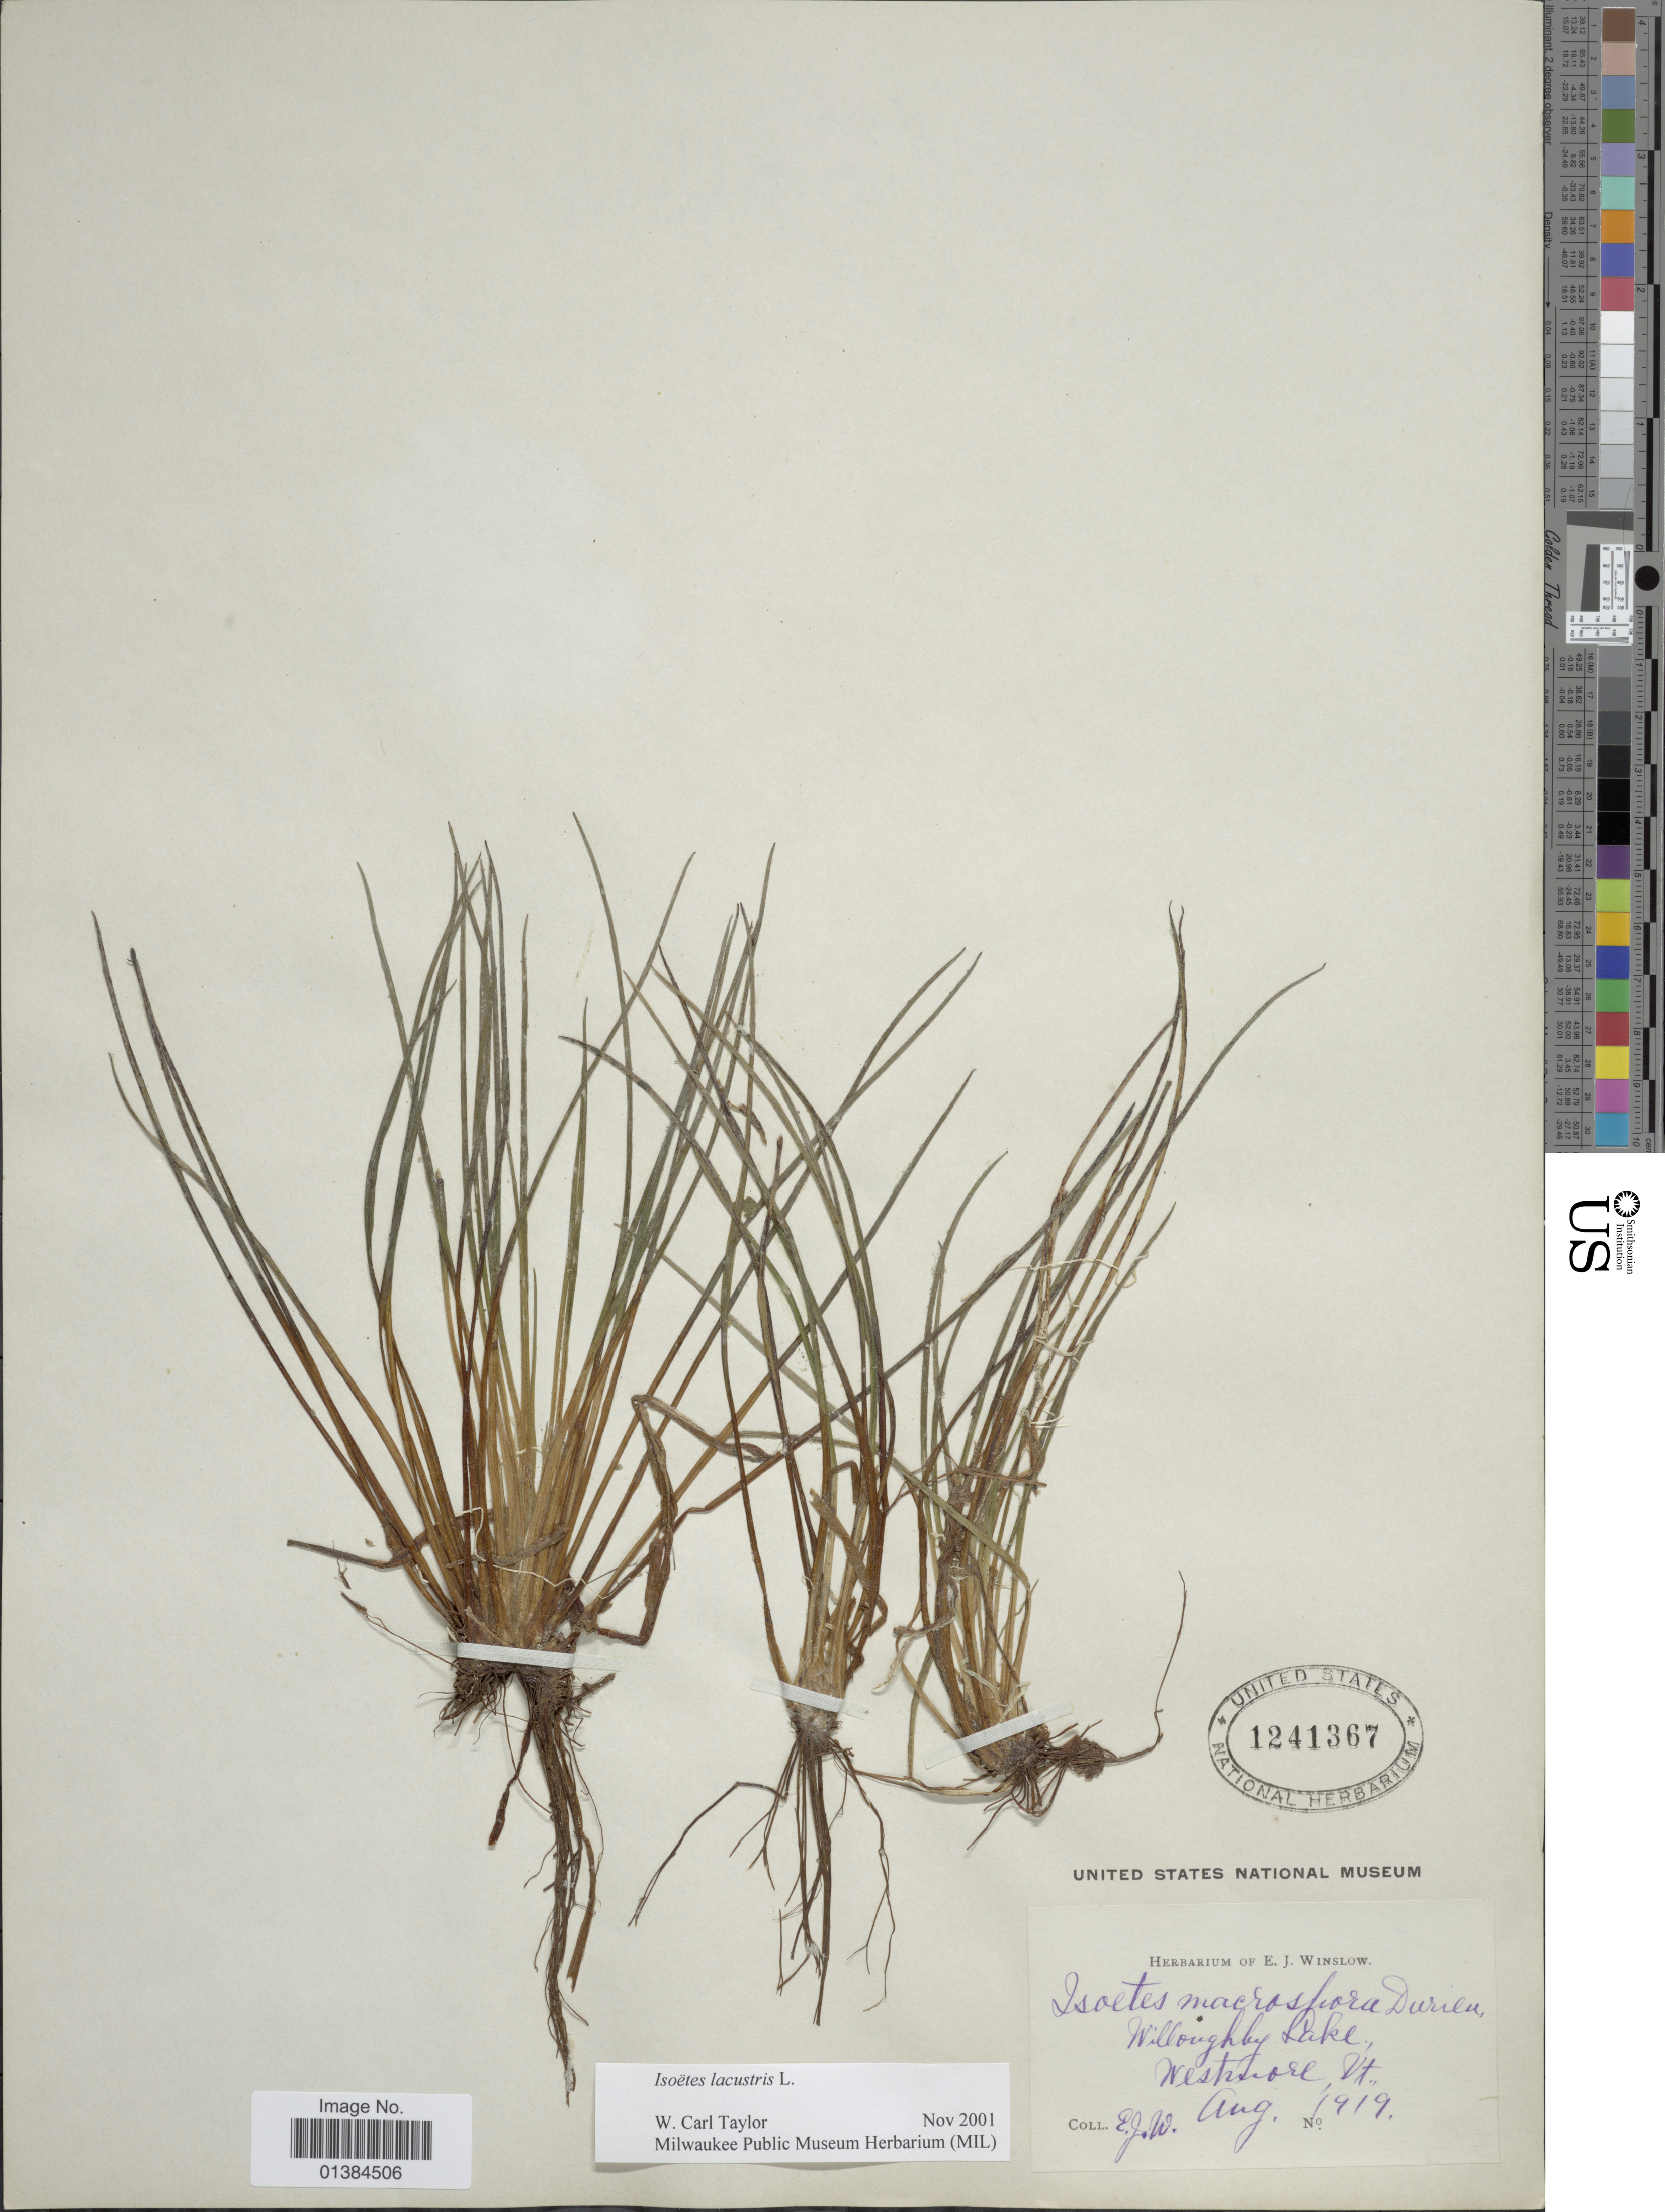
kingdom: Plantae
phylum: Tracheophyta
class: Lycopodiopsida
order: Isoetales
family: Isoetaceae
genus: Isoetes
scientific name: Isoetes lacustris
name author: L.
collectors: E. Winslow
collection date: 1919-08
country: United States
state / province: Vermont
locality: Willoughby Lake, Westmore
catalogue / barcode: US 1241367